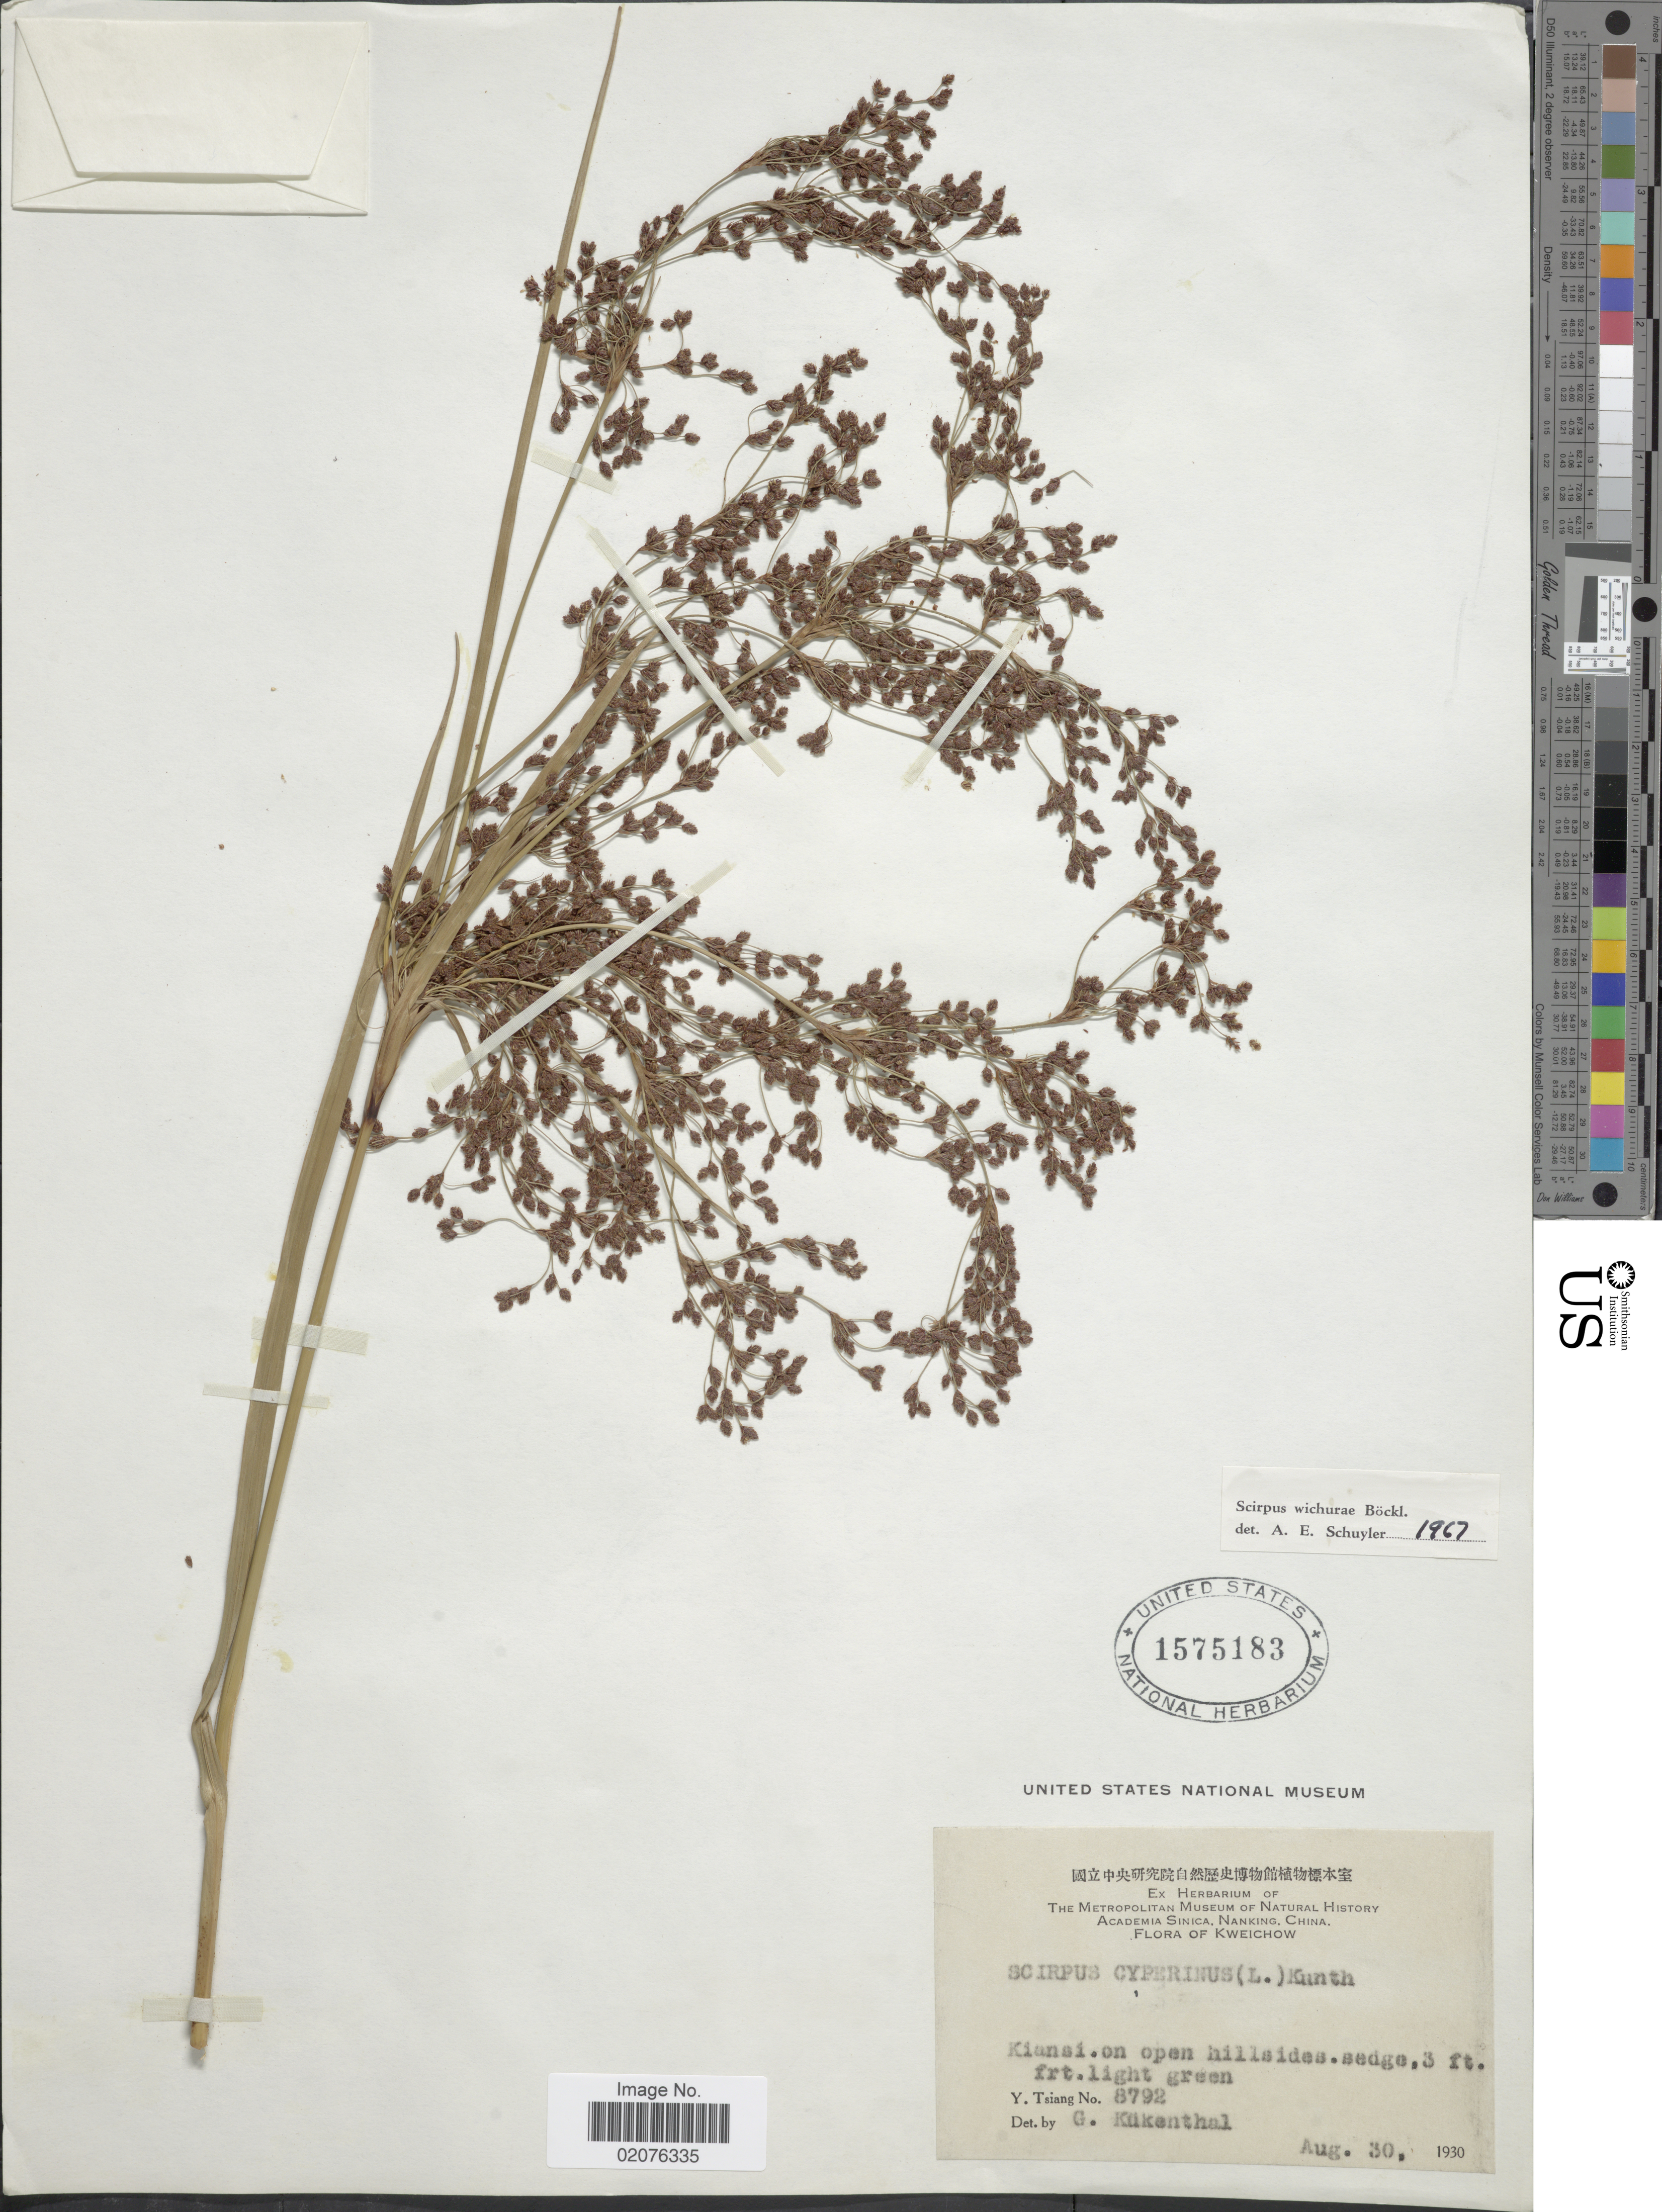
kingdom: Plantae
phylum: Tracheophyta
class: Liliopsida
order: Poales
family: Cyperaceae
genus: Scirpus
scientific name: Scirpus wichurae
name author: Boeckeler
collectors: Y. Tsiang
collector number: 8792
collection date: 1930-08-30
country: China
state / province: Guizhou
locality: Kweichow, Kiansi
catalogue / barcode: US 1575183